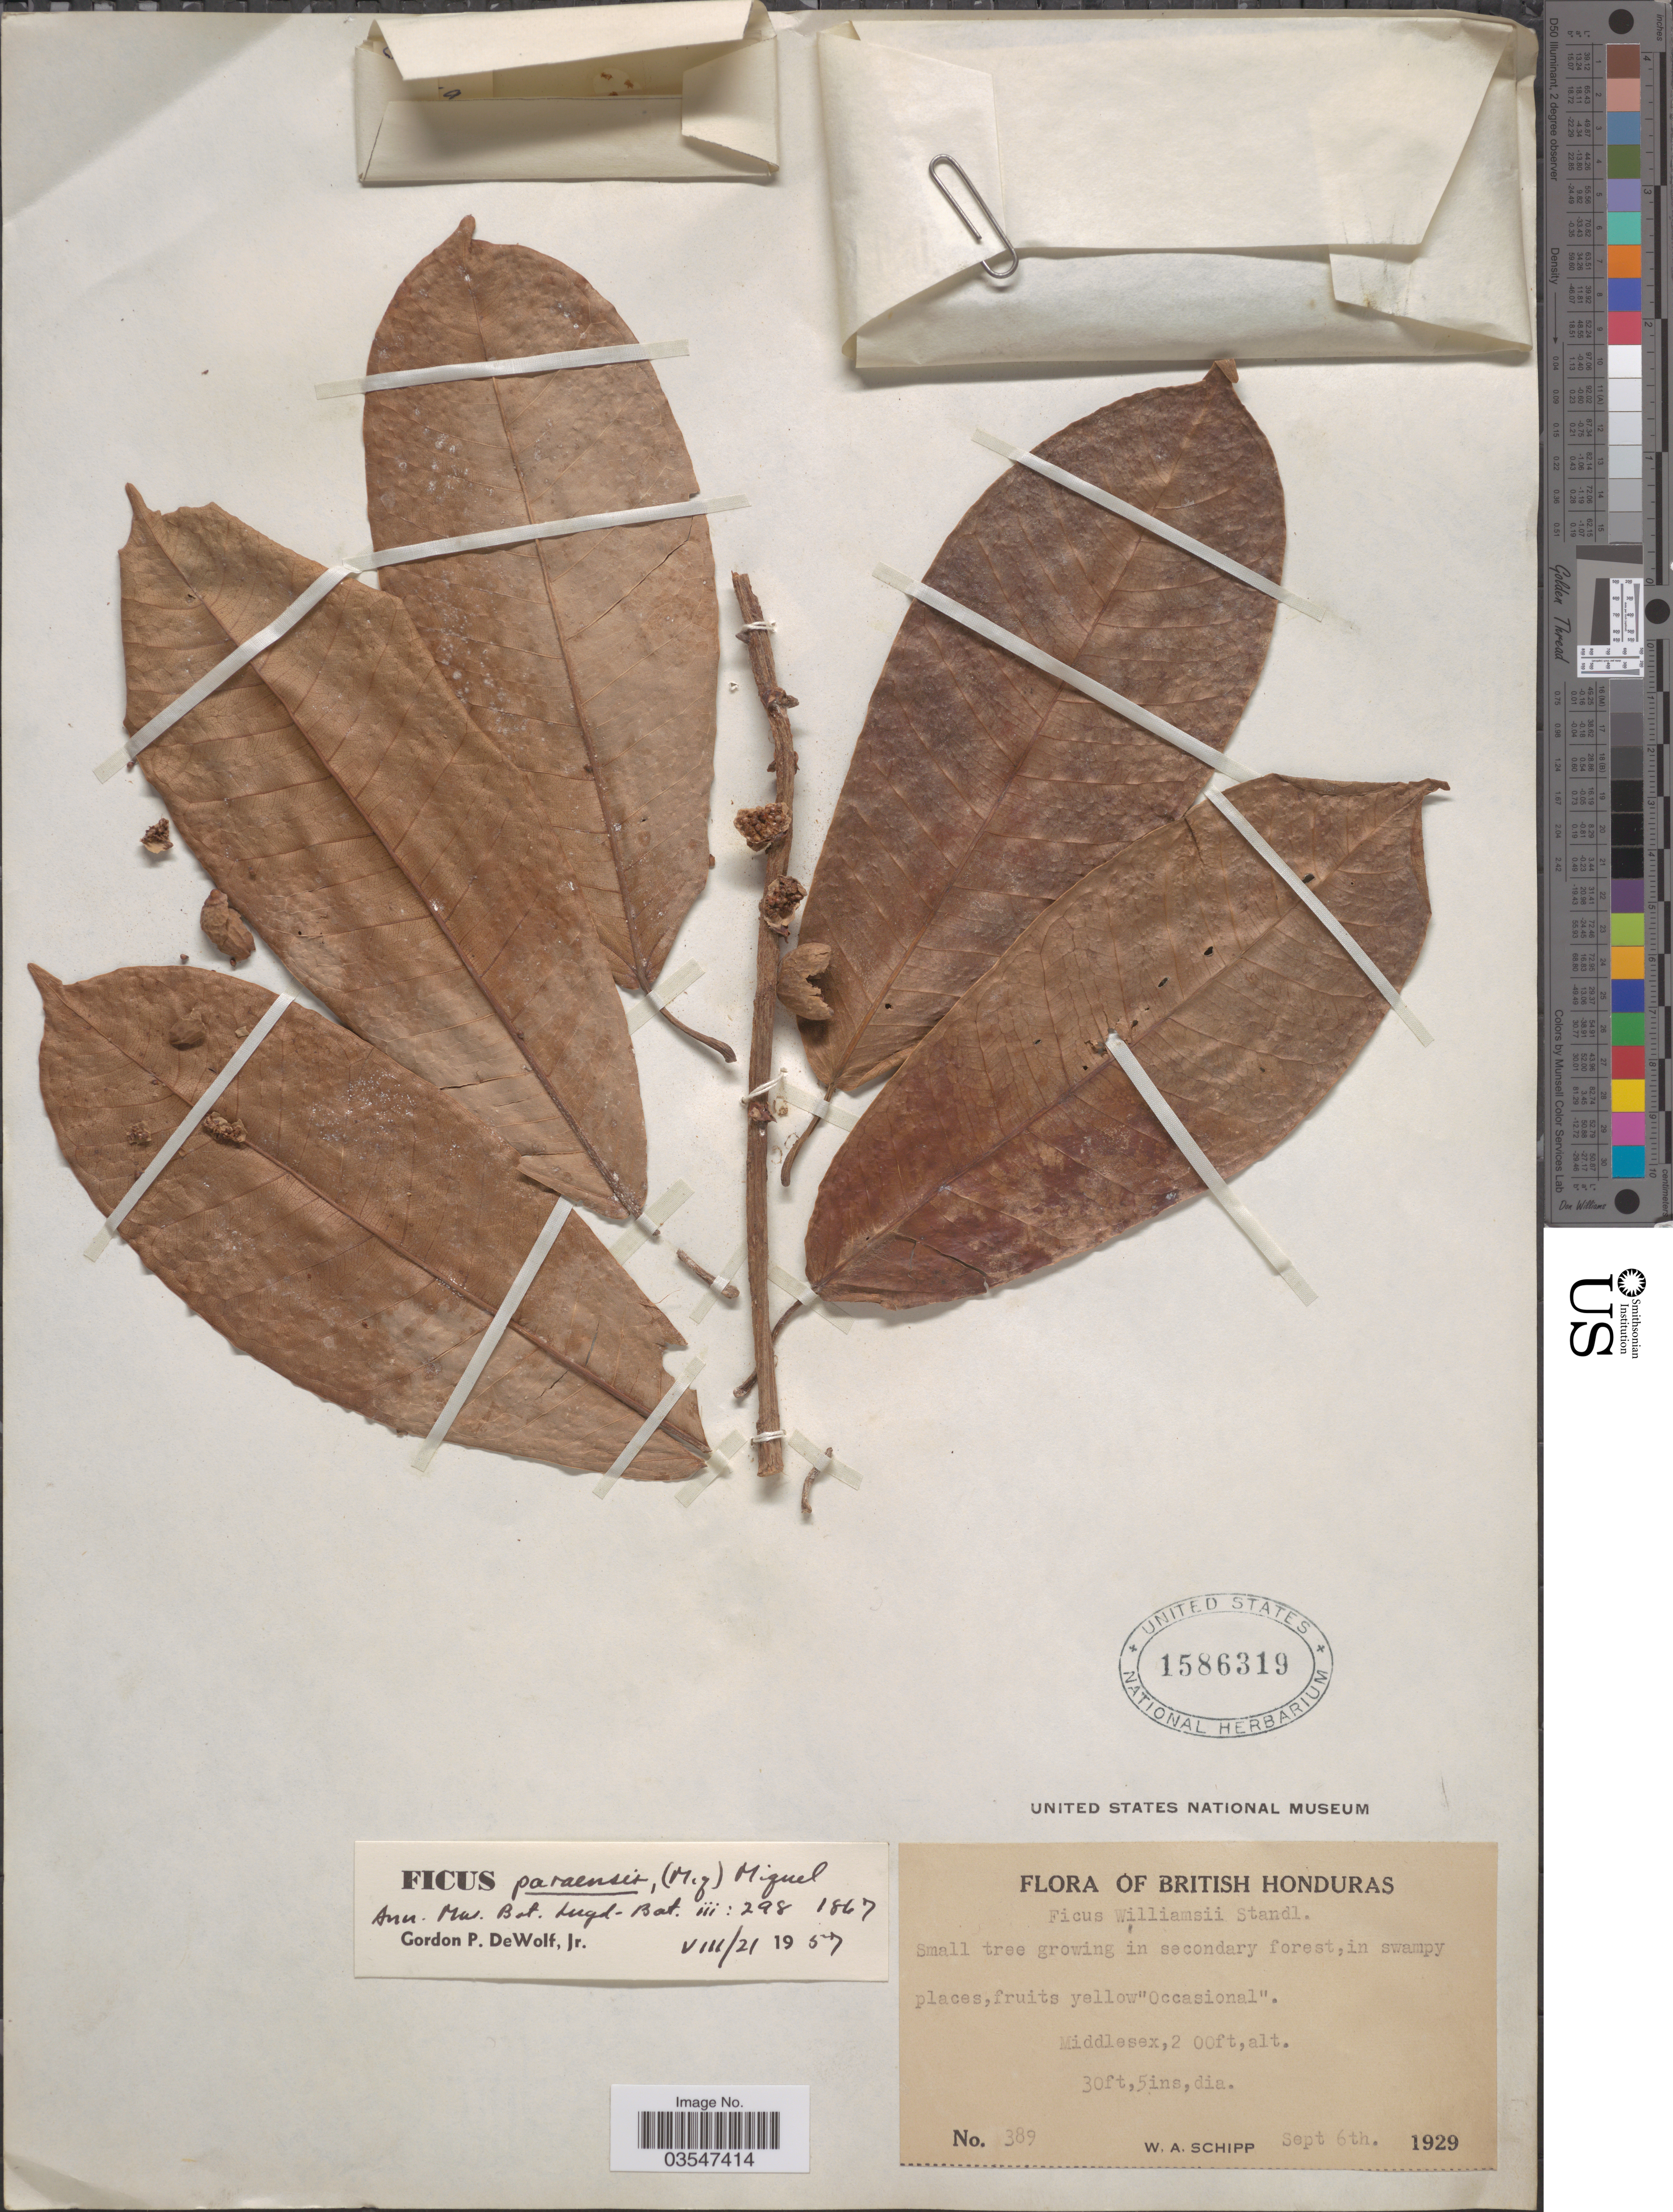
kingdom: Plantae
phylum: Tracheophyta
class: Magnoliopsida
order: Rosales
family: Moraceae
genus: Ficus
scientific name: Ficus paraensis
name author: (Miq.) Miq.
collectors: W. Schipp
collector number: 389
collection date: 1929-09-06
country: Belize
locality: British Honduras, Middlesex.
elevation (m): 61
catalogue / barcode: US 1586319